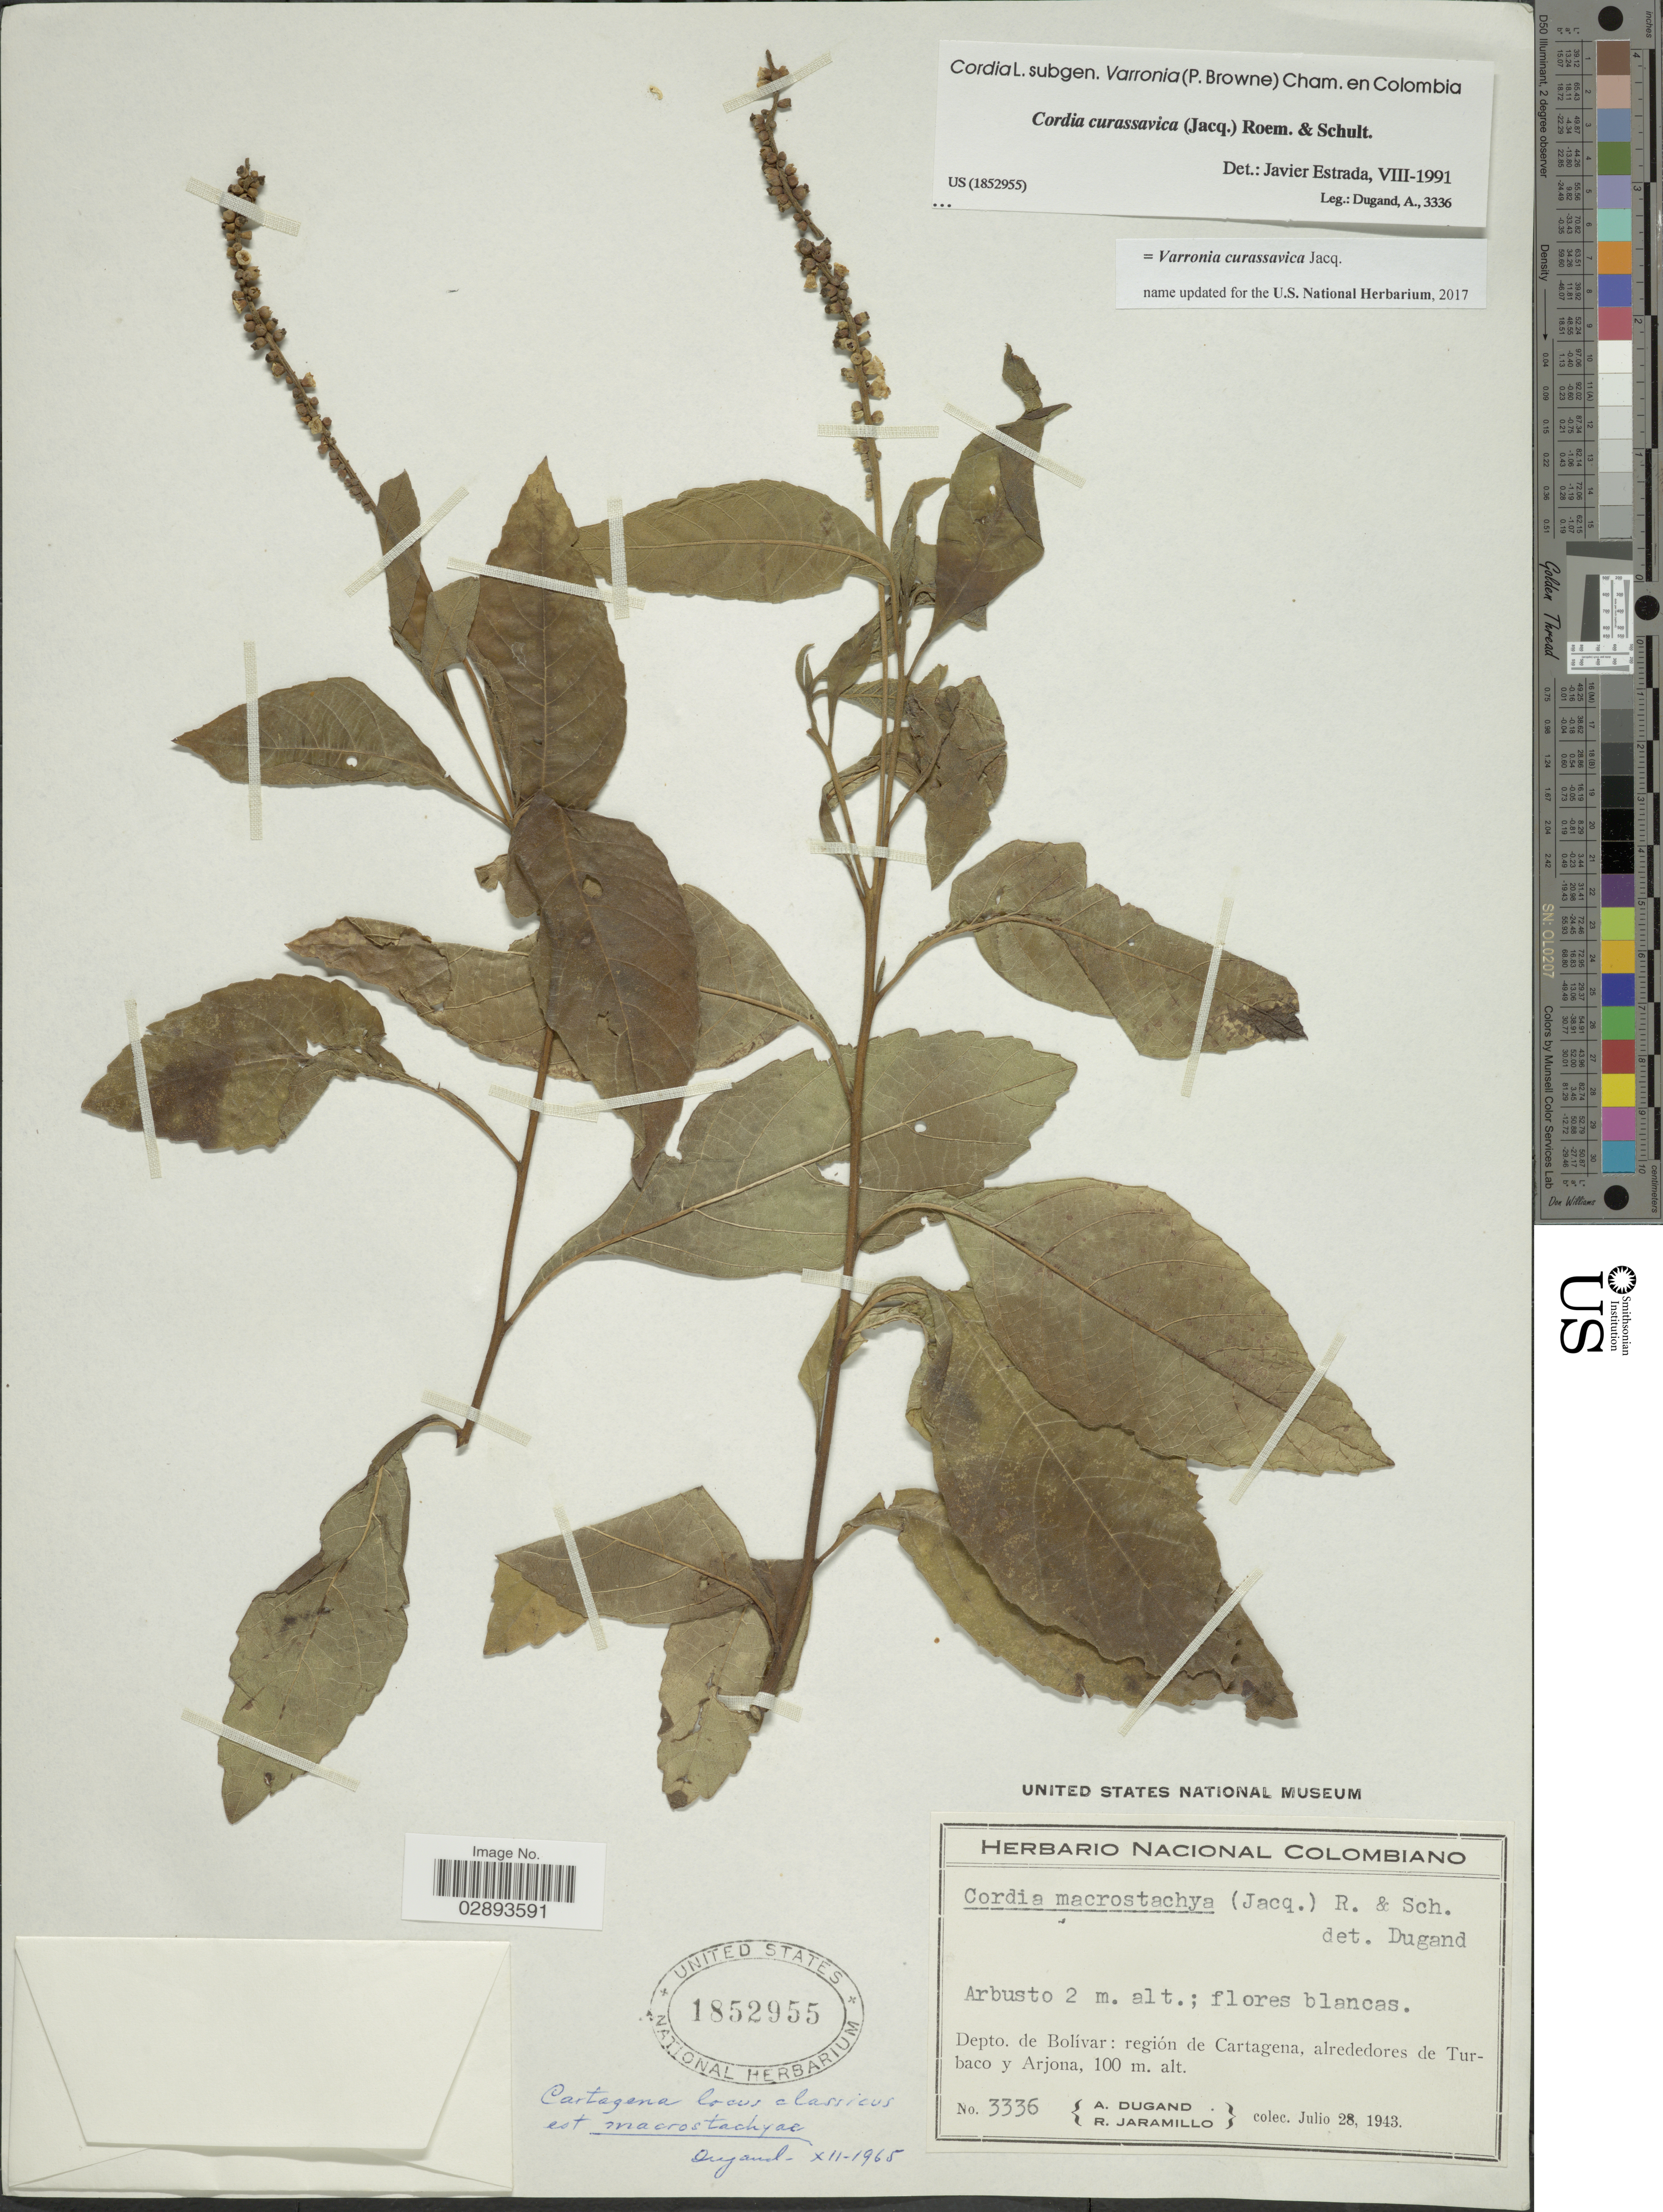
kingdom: Plantae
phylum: Tracheophyta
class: Magnoliopsida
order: Boraginales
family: Cordiaceae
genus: Varronia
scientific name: Varronia curassavica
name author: Jacq.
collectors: A. Dugand & R. Jaramillo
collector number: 3336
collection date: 1943-07-28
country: Colombia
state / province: Bolívar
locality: Depto. de Bolívar: región de Cartagena, alrededores de Turbaco y Arjona.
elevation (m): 100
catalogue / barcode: US 1852955